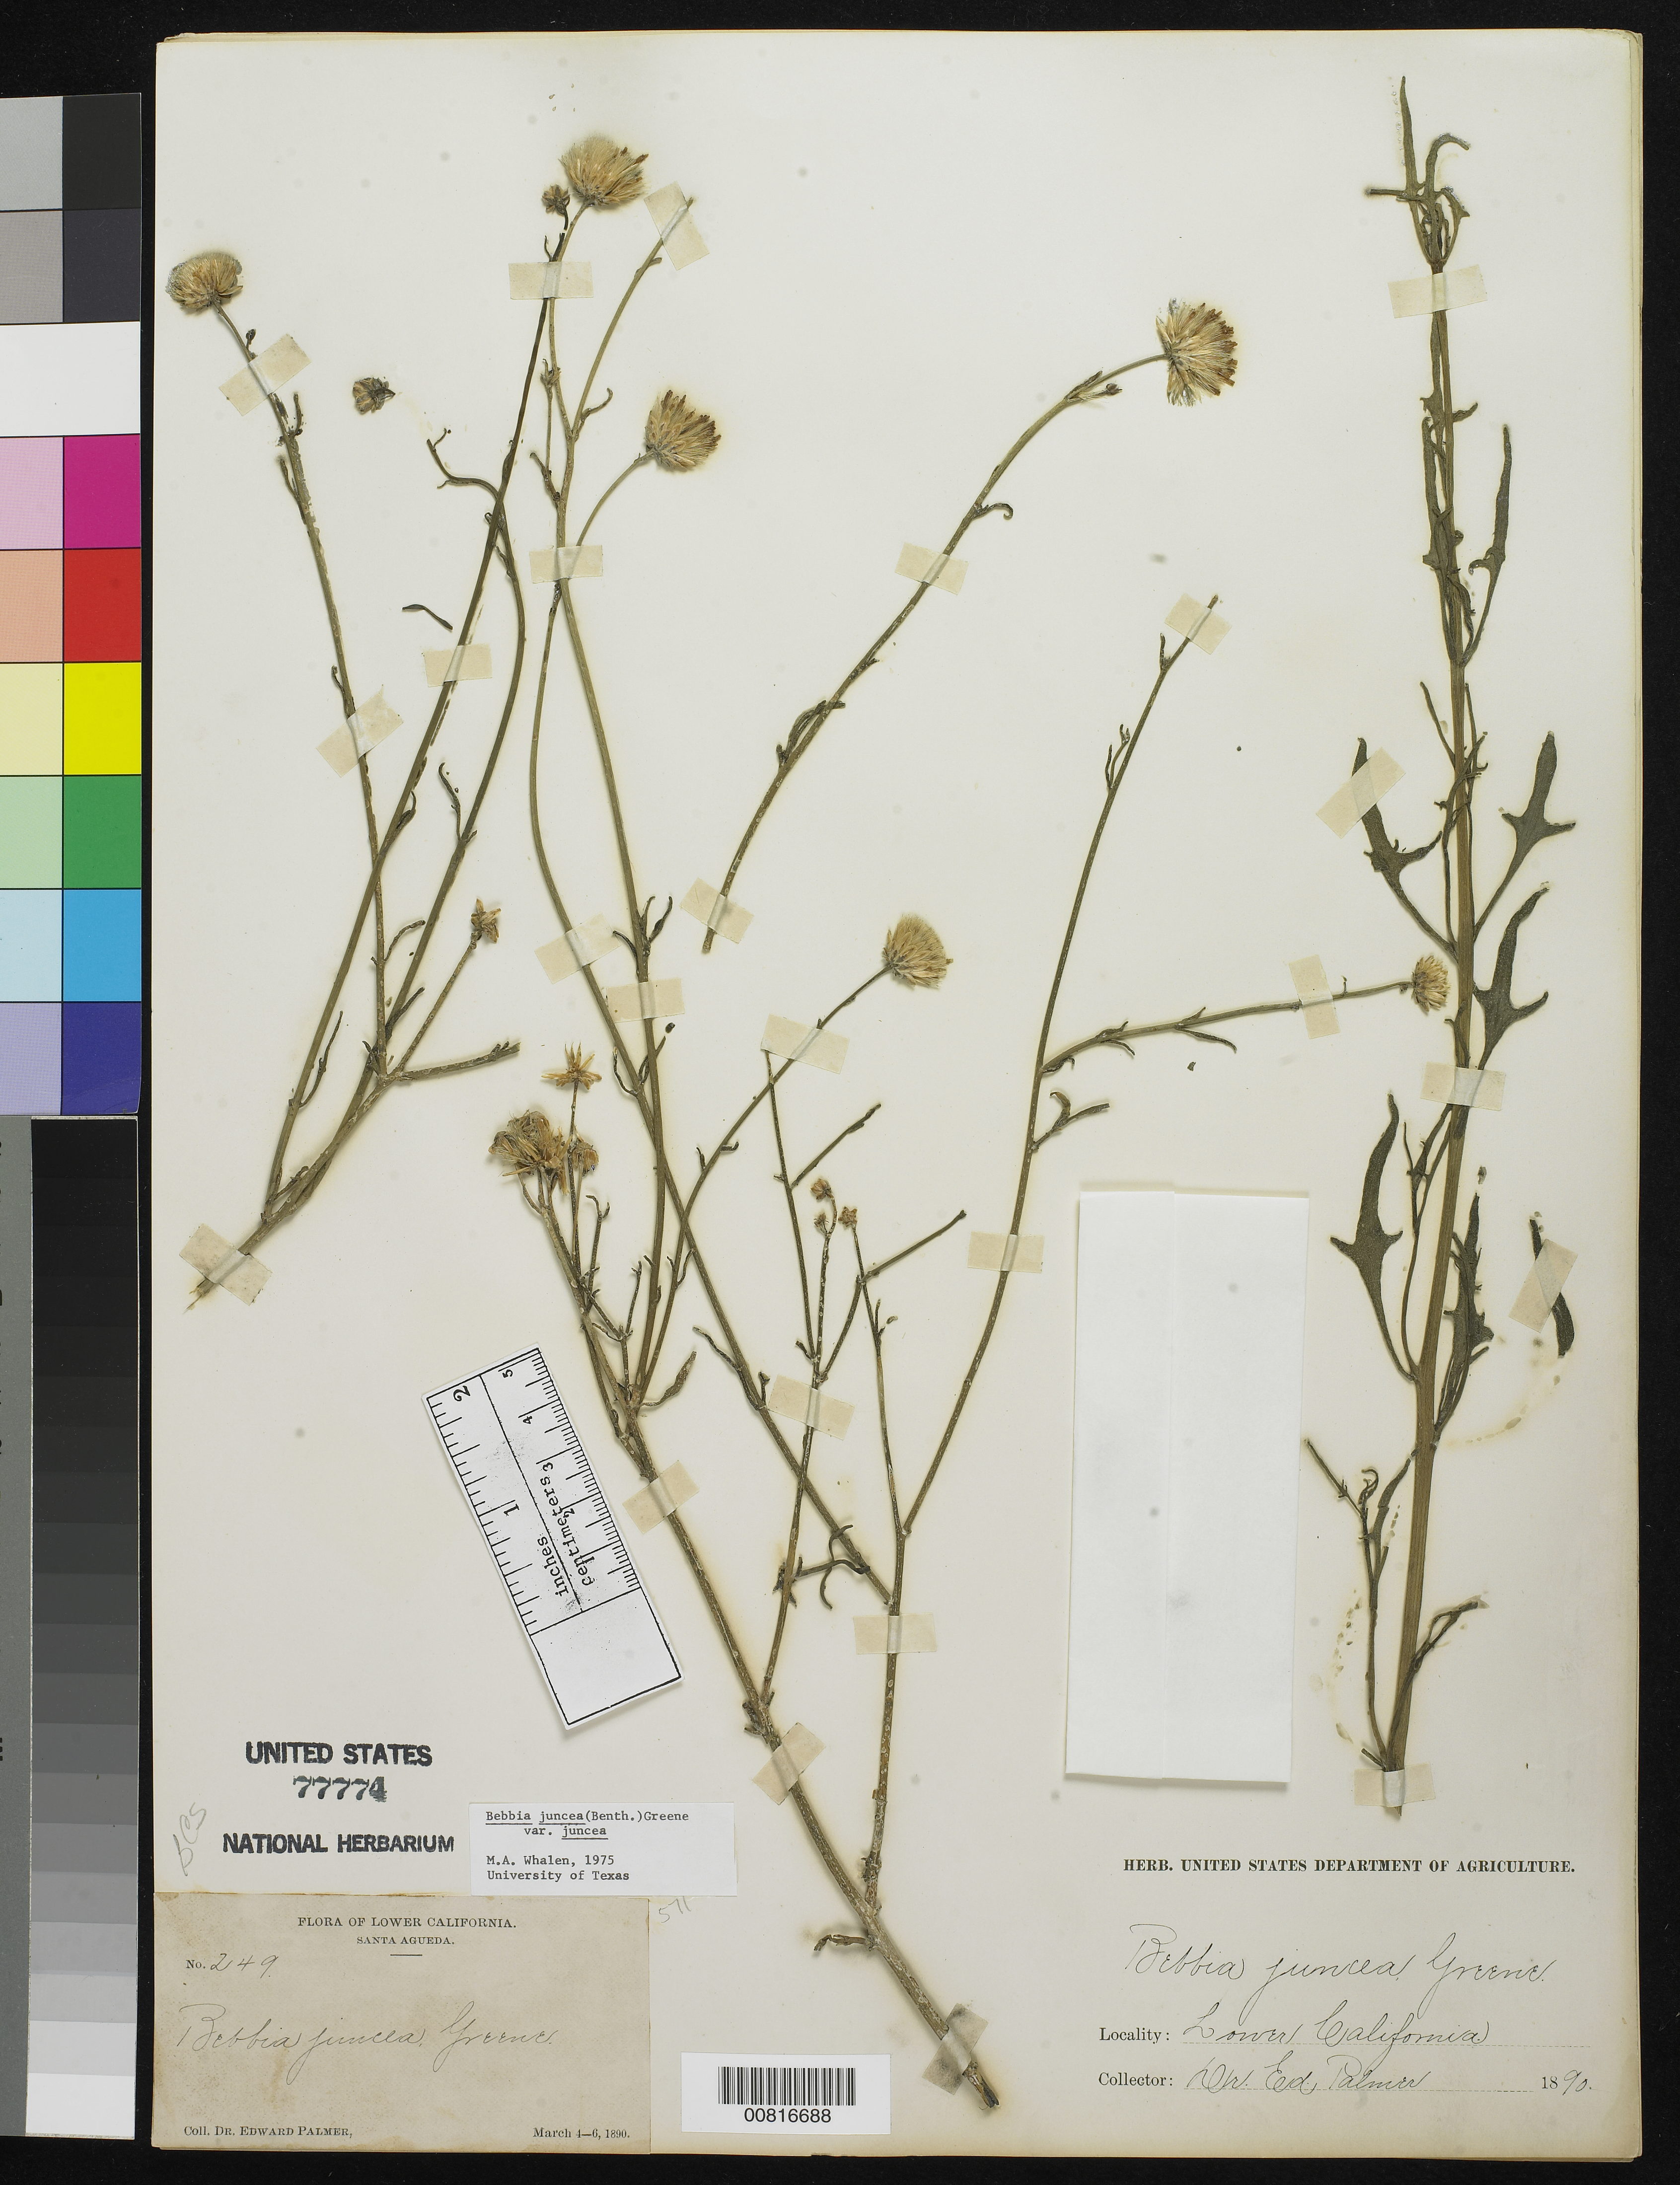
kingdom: Plantae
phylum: Tracheophyta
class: Magnoliopsida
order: Asterales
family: Asteraceae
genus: Bebbia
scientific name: Bebbia juncea var. juncea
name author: (Benth.) Greene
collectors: E. Palmer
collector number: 249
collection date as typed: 04 Mar 1890 to 06 Mar 1890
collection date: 1890-03-04/1890-03-06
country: Mexico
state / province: Baja California Sur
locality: Santa Agueda, Baja California Sur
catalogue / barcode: US 77774